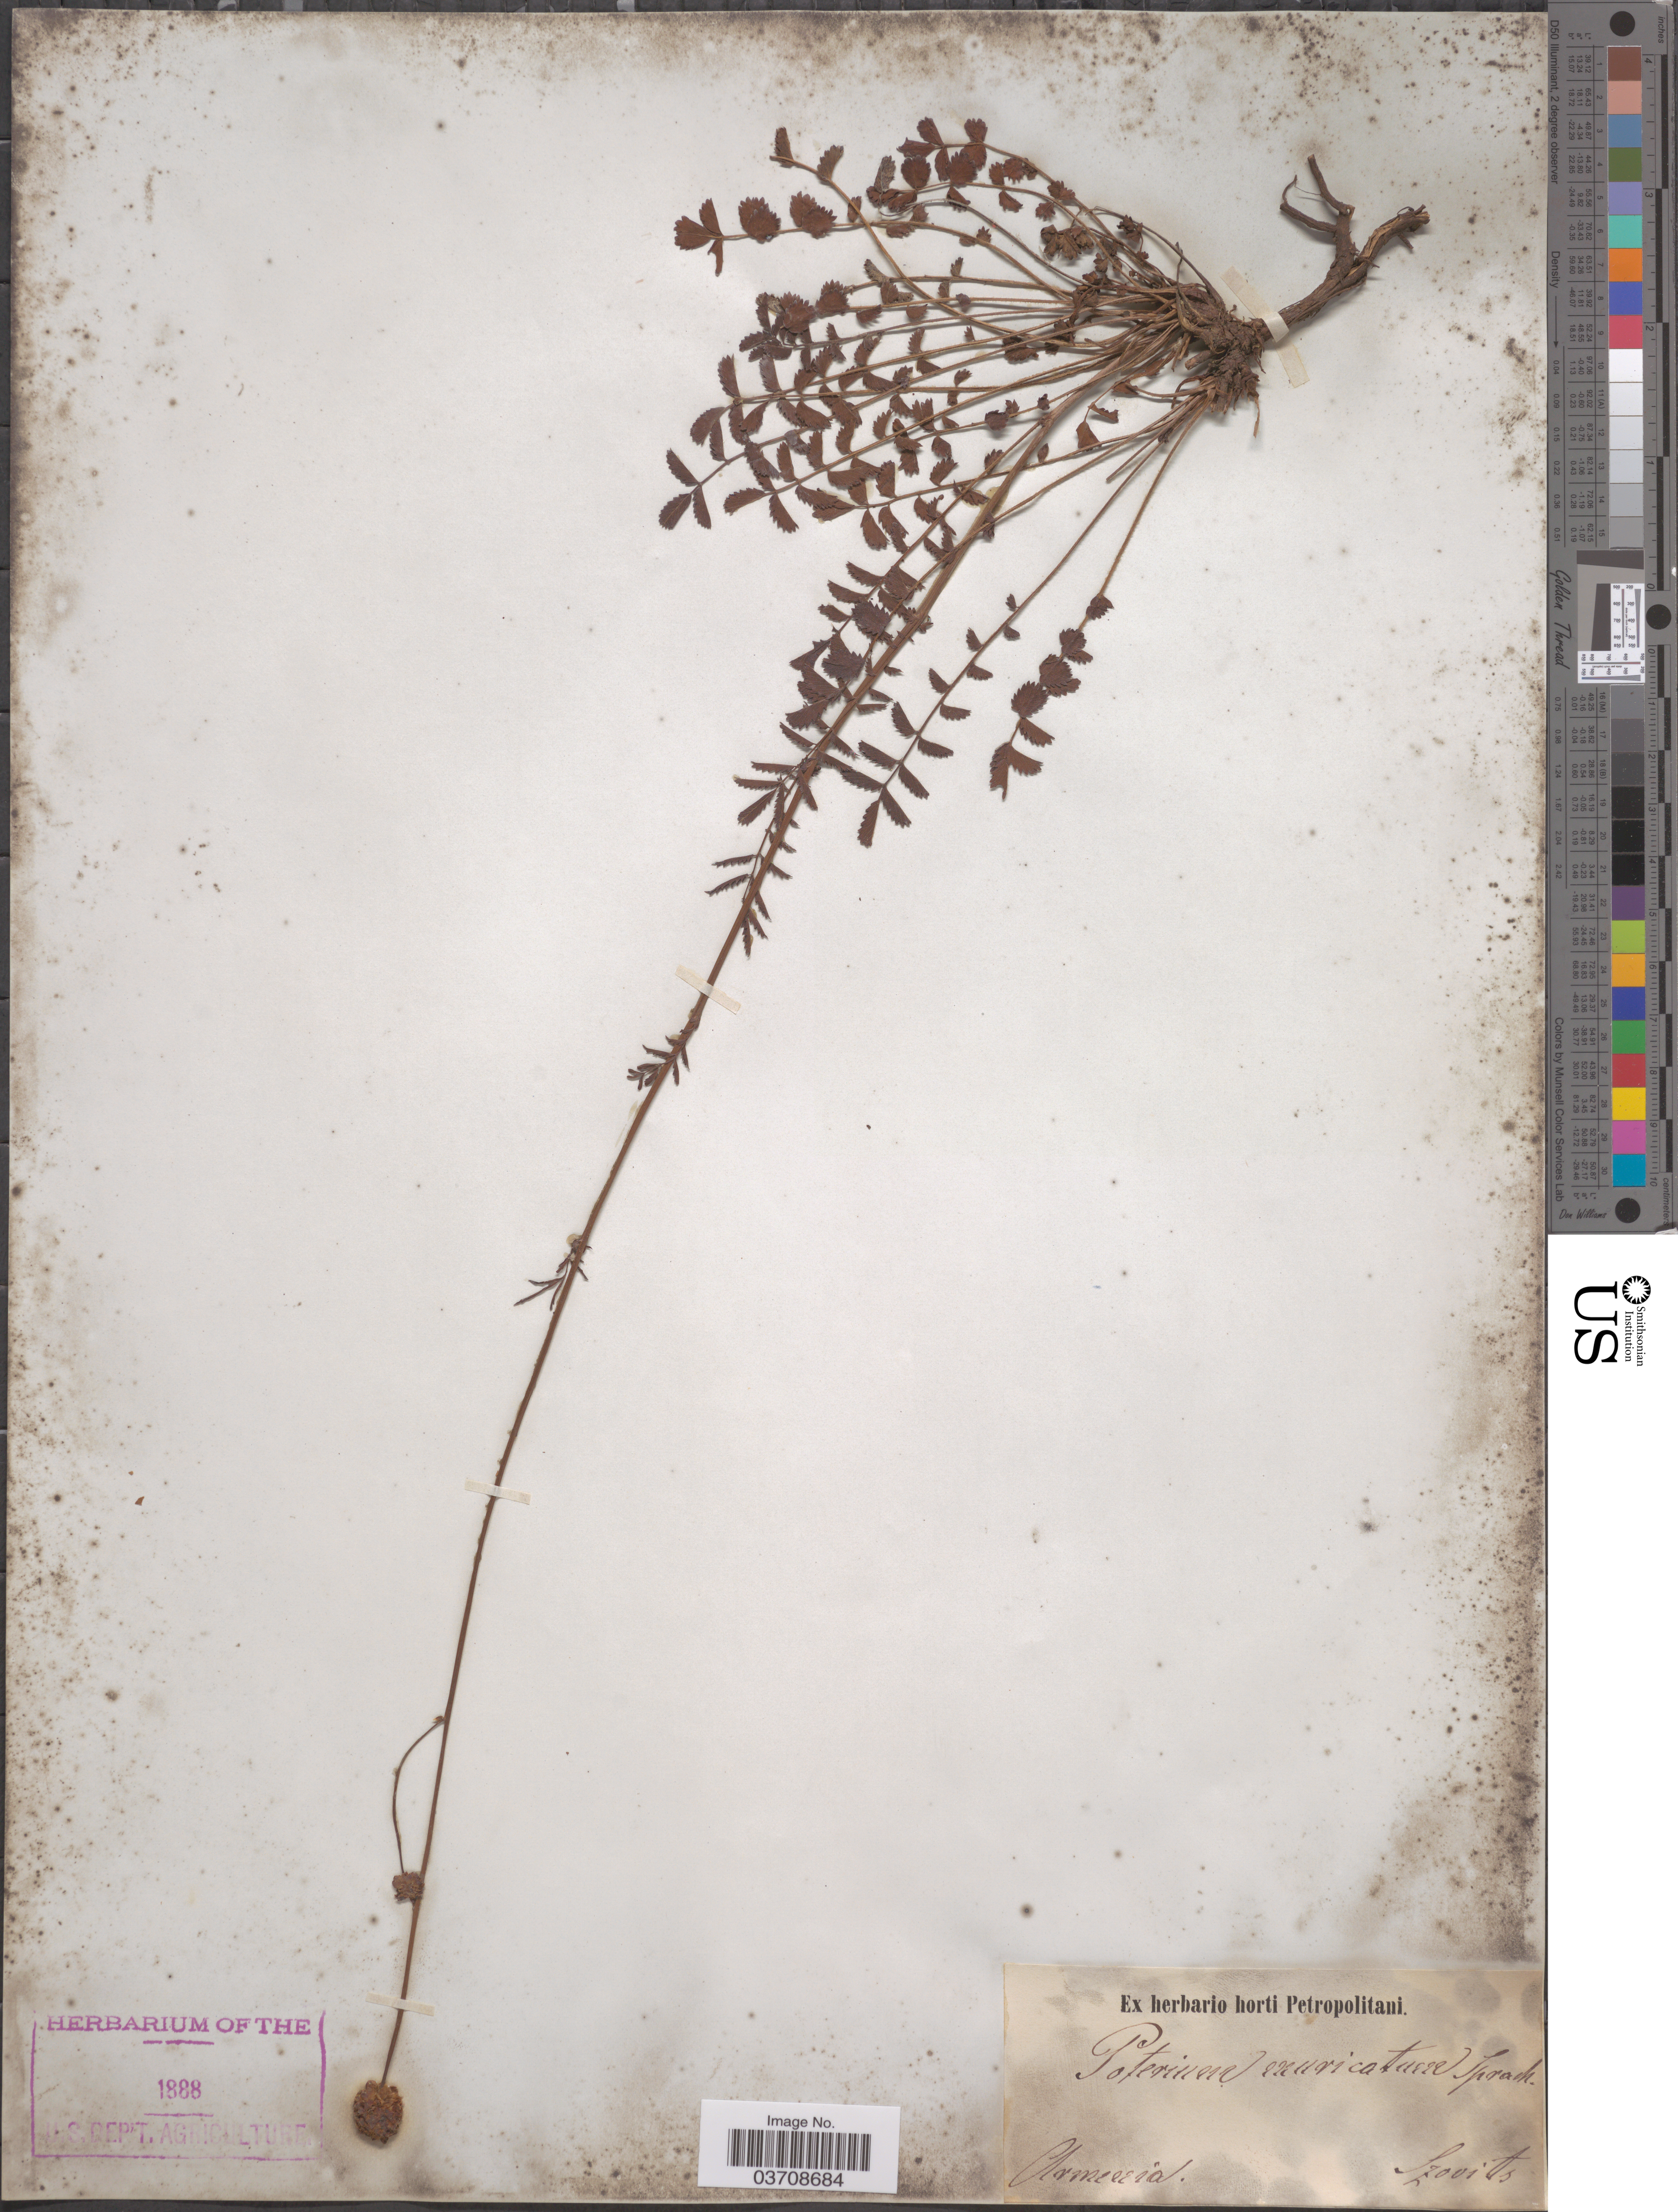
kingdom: Plantae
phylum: Tracheophyta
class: Magnoliopsida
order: Rosales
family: Rosaceae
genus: Sanguisorba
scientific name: Sanguisorba minor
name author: Scop.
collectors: Szovits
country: Armenia